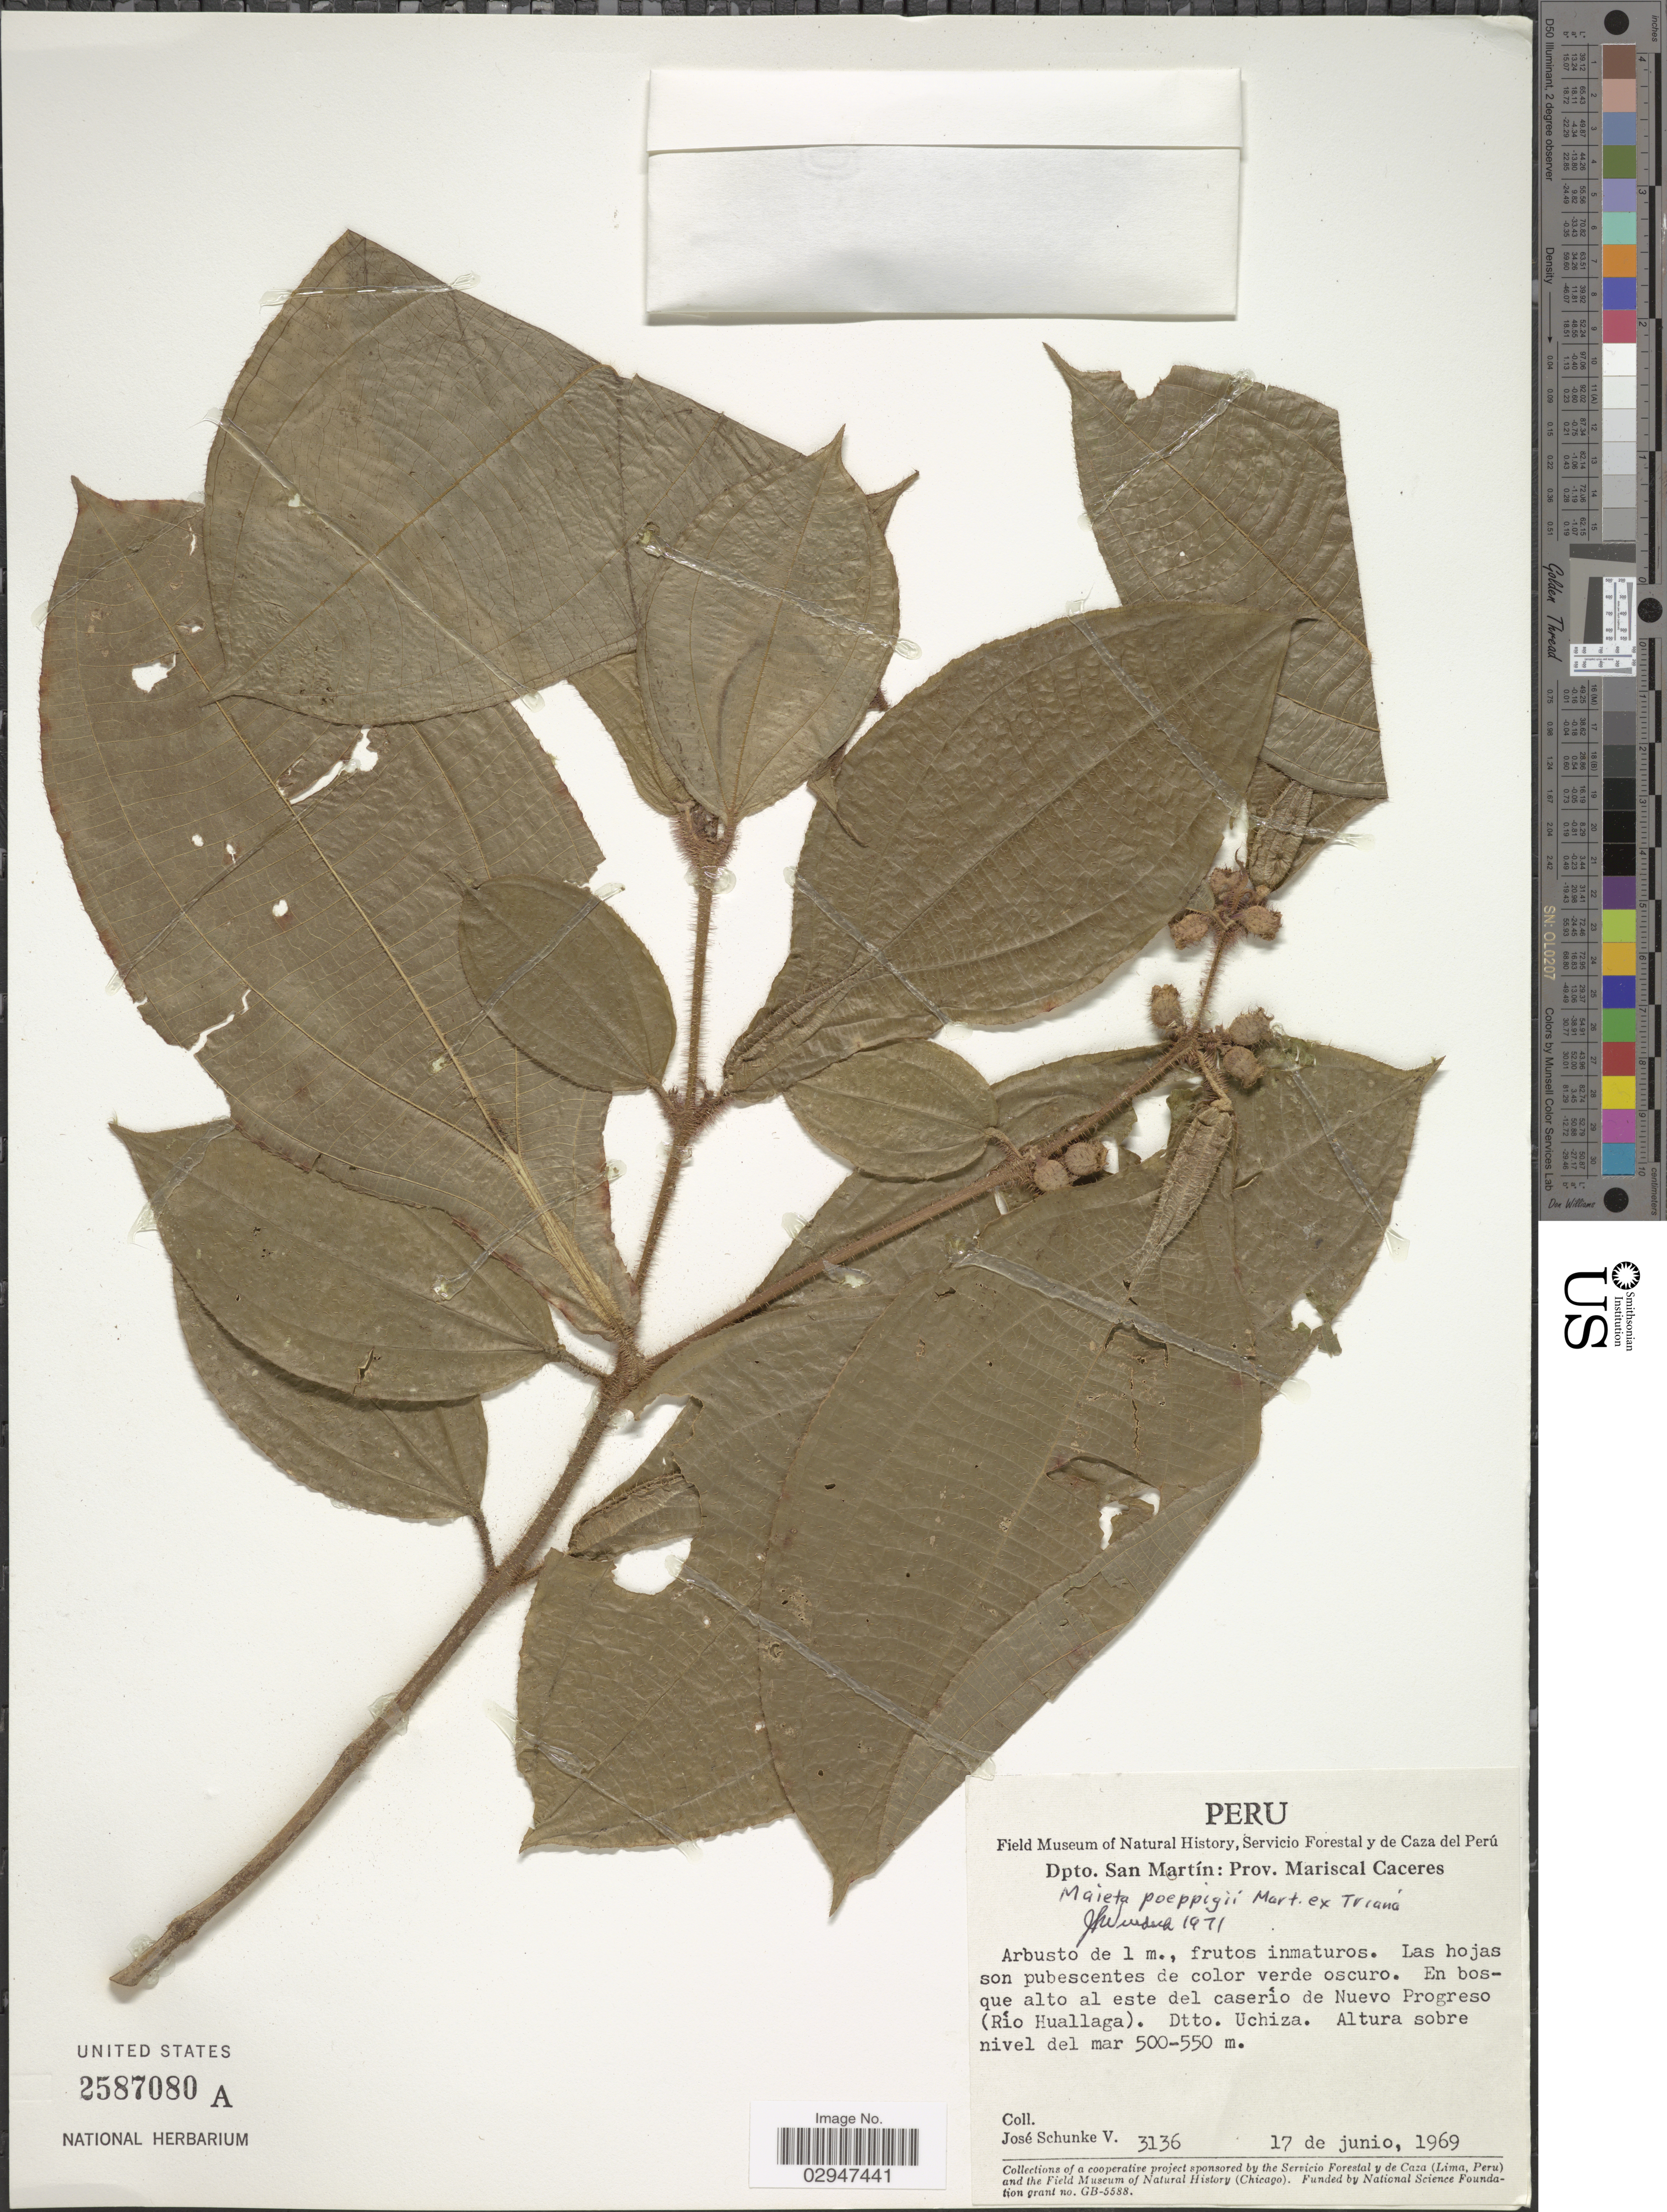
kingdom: Plantae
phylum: Tracheophyta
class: Magnoliopsida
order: Myrtales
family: Melastomataceae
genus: Maieta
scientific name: Maieta poeppigii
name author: Mart. ex Cogn.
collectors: J. Schunke Vigo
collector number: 3136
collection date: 1969-06-17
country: Peru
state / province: San Martín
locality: Dpto. San Martín: Prov. Mariscal Caceres. En bosque alto al este del caserío de Nuevo Progreso (Río Huallaga). Dtto. Uchiza.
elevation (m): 500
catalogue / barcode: US 2587080A